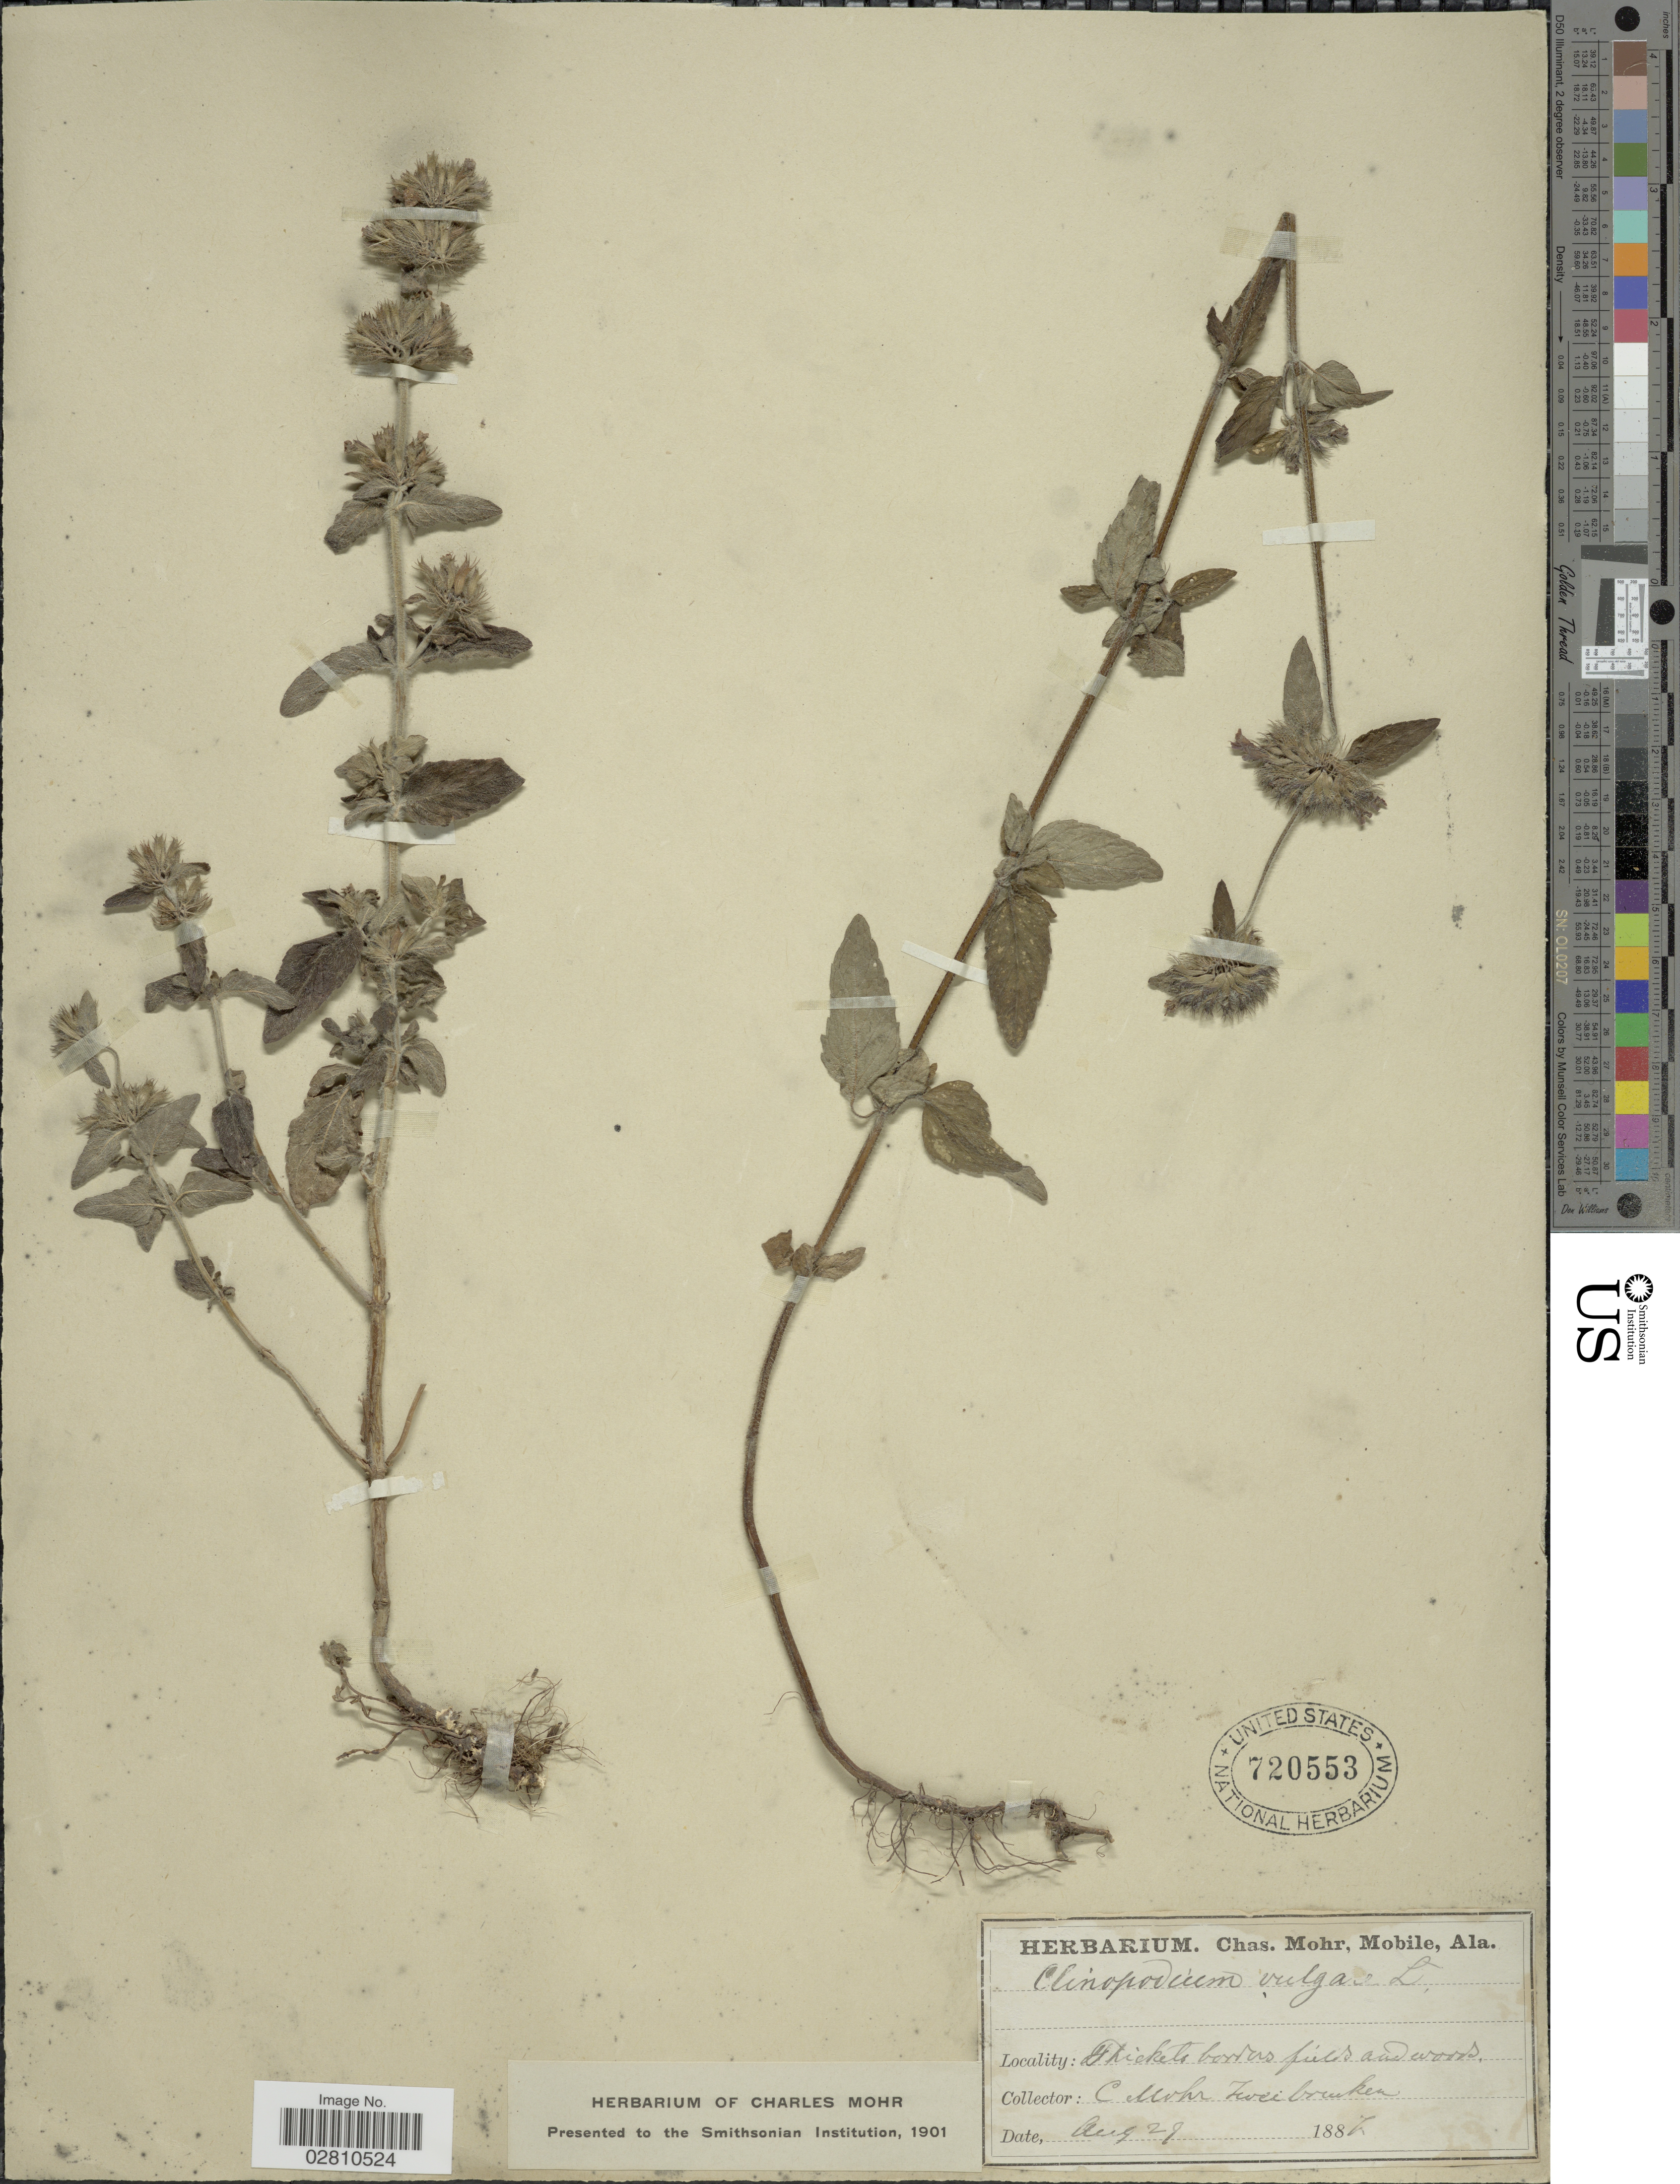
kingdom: Plantae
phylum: Tracheophyta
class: Magnoliopsida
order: Lamiales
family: Lamiaceae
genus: Clinopodium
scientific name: Clinopodium vulgare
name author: L.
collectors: Mohr, C. T. (herbarium)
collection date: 1887-08-29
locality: Tweebrucken [interpreted]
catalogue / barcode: US 720553